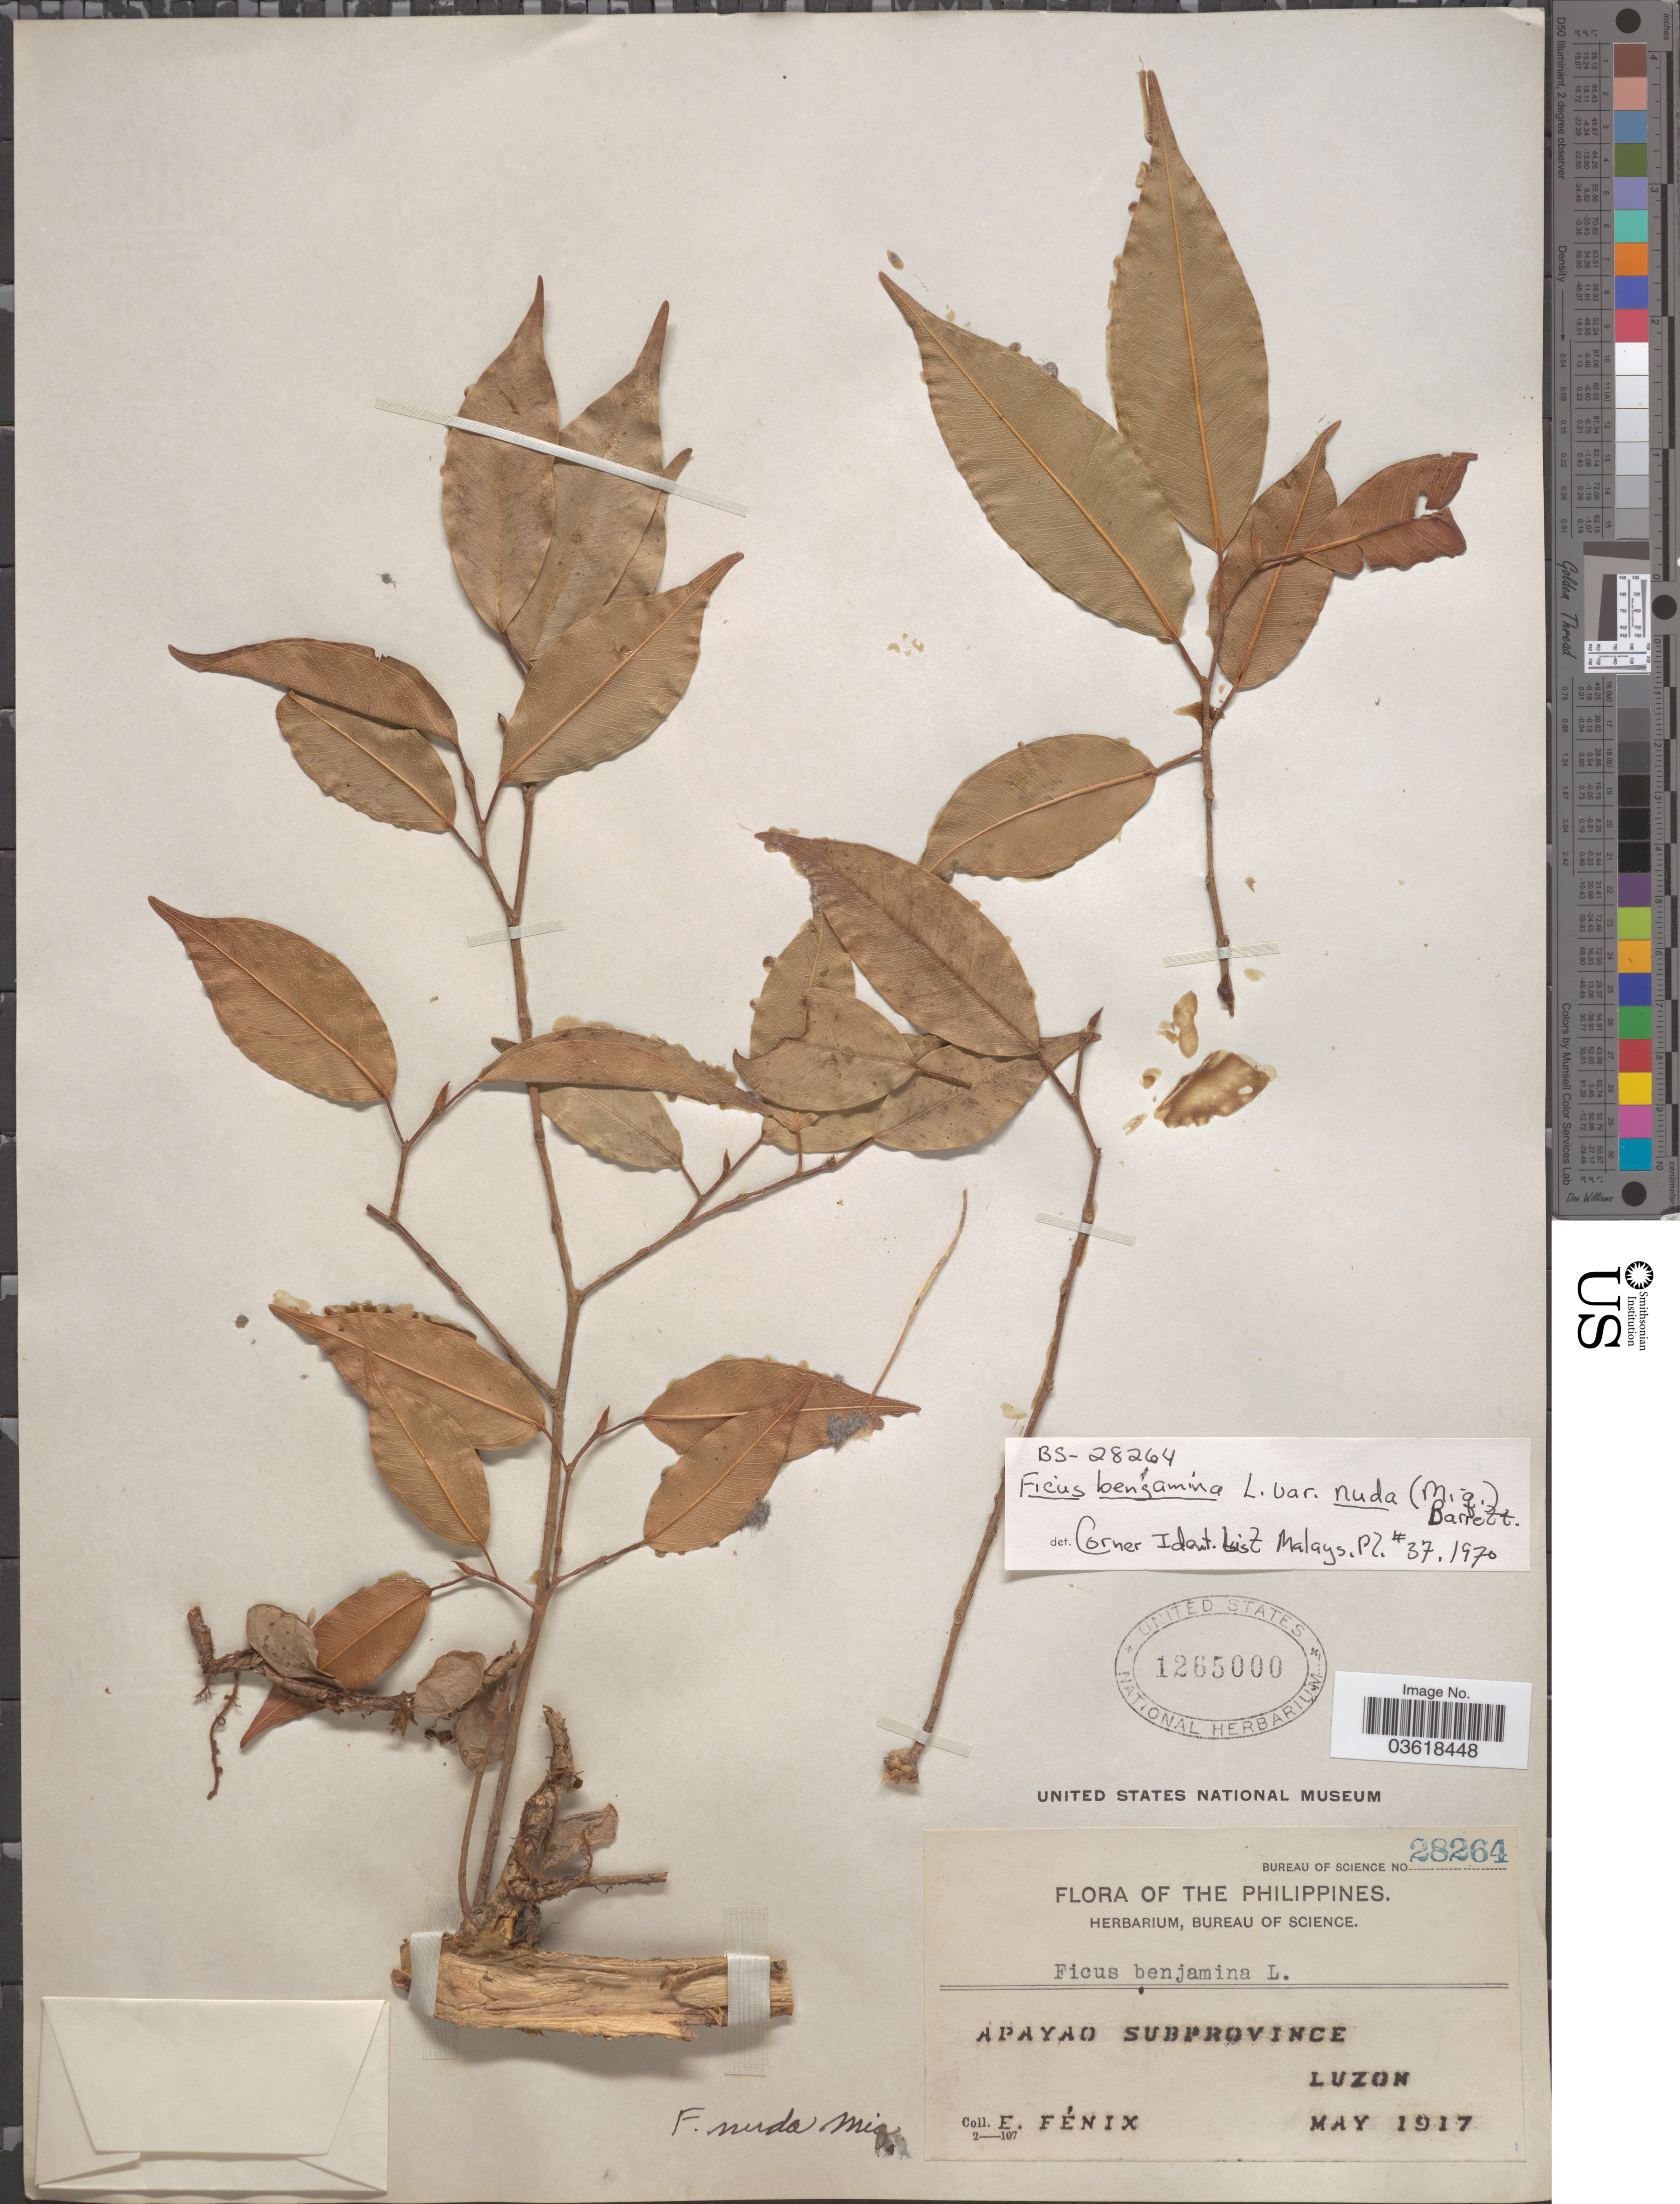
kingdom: Plantae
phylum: Tracheophyta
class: Magnoliopsida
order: Rosales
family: Moraceae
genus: Ficus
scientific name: Ficus benjamina var. nuda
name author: (Miq.) Barrett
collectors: E. Fénix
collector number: Bureau of Science 28264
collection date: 1917-05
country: Philippines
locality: Apayao subprovince. Luzon.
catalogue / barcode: US 1265000